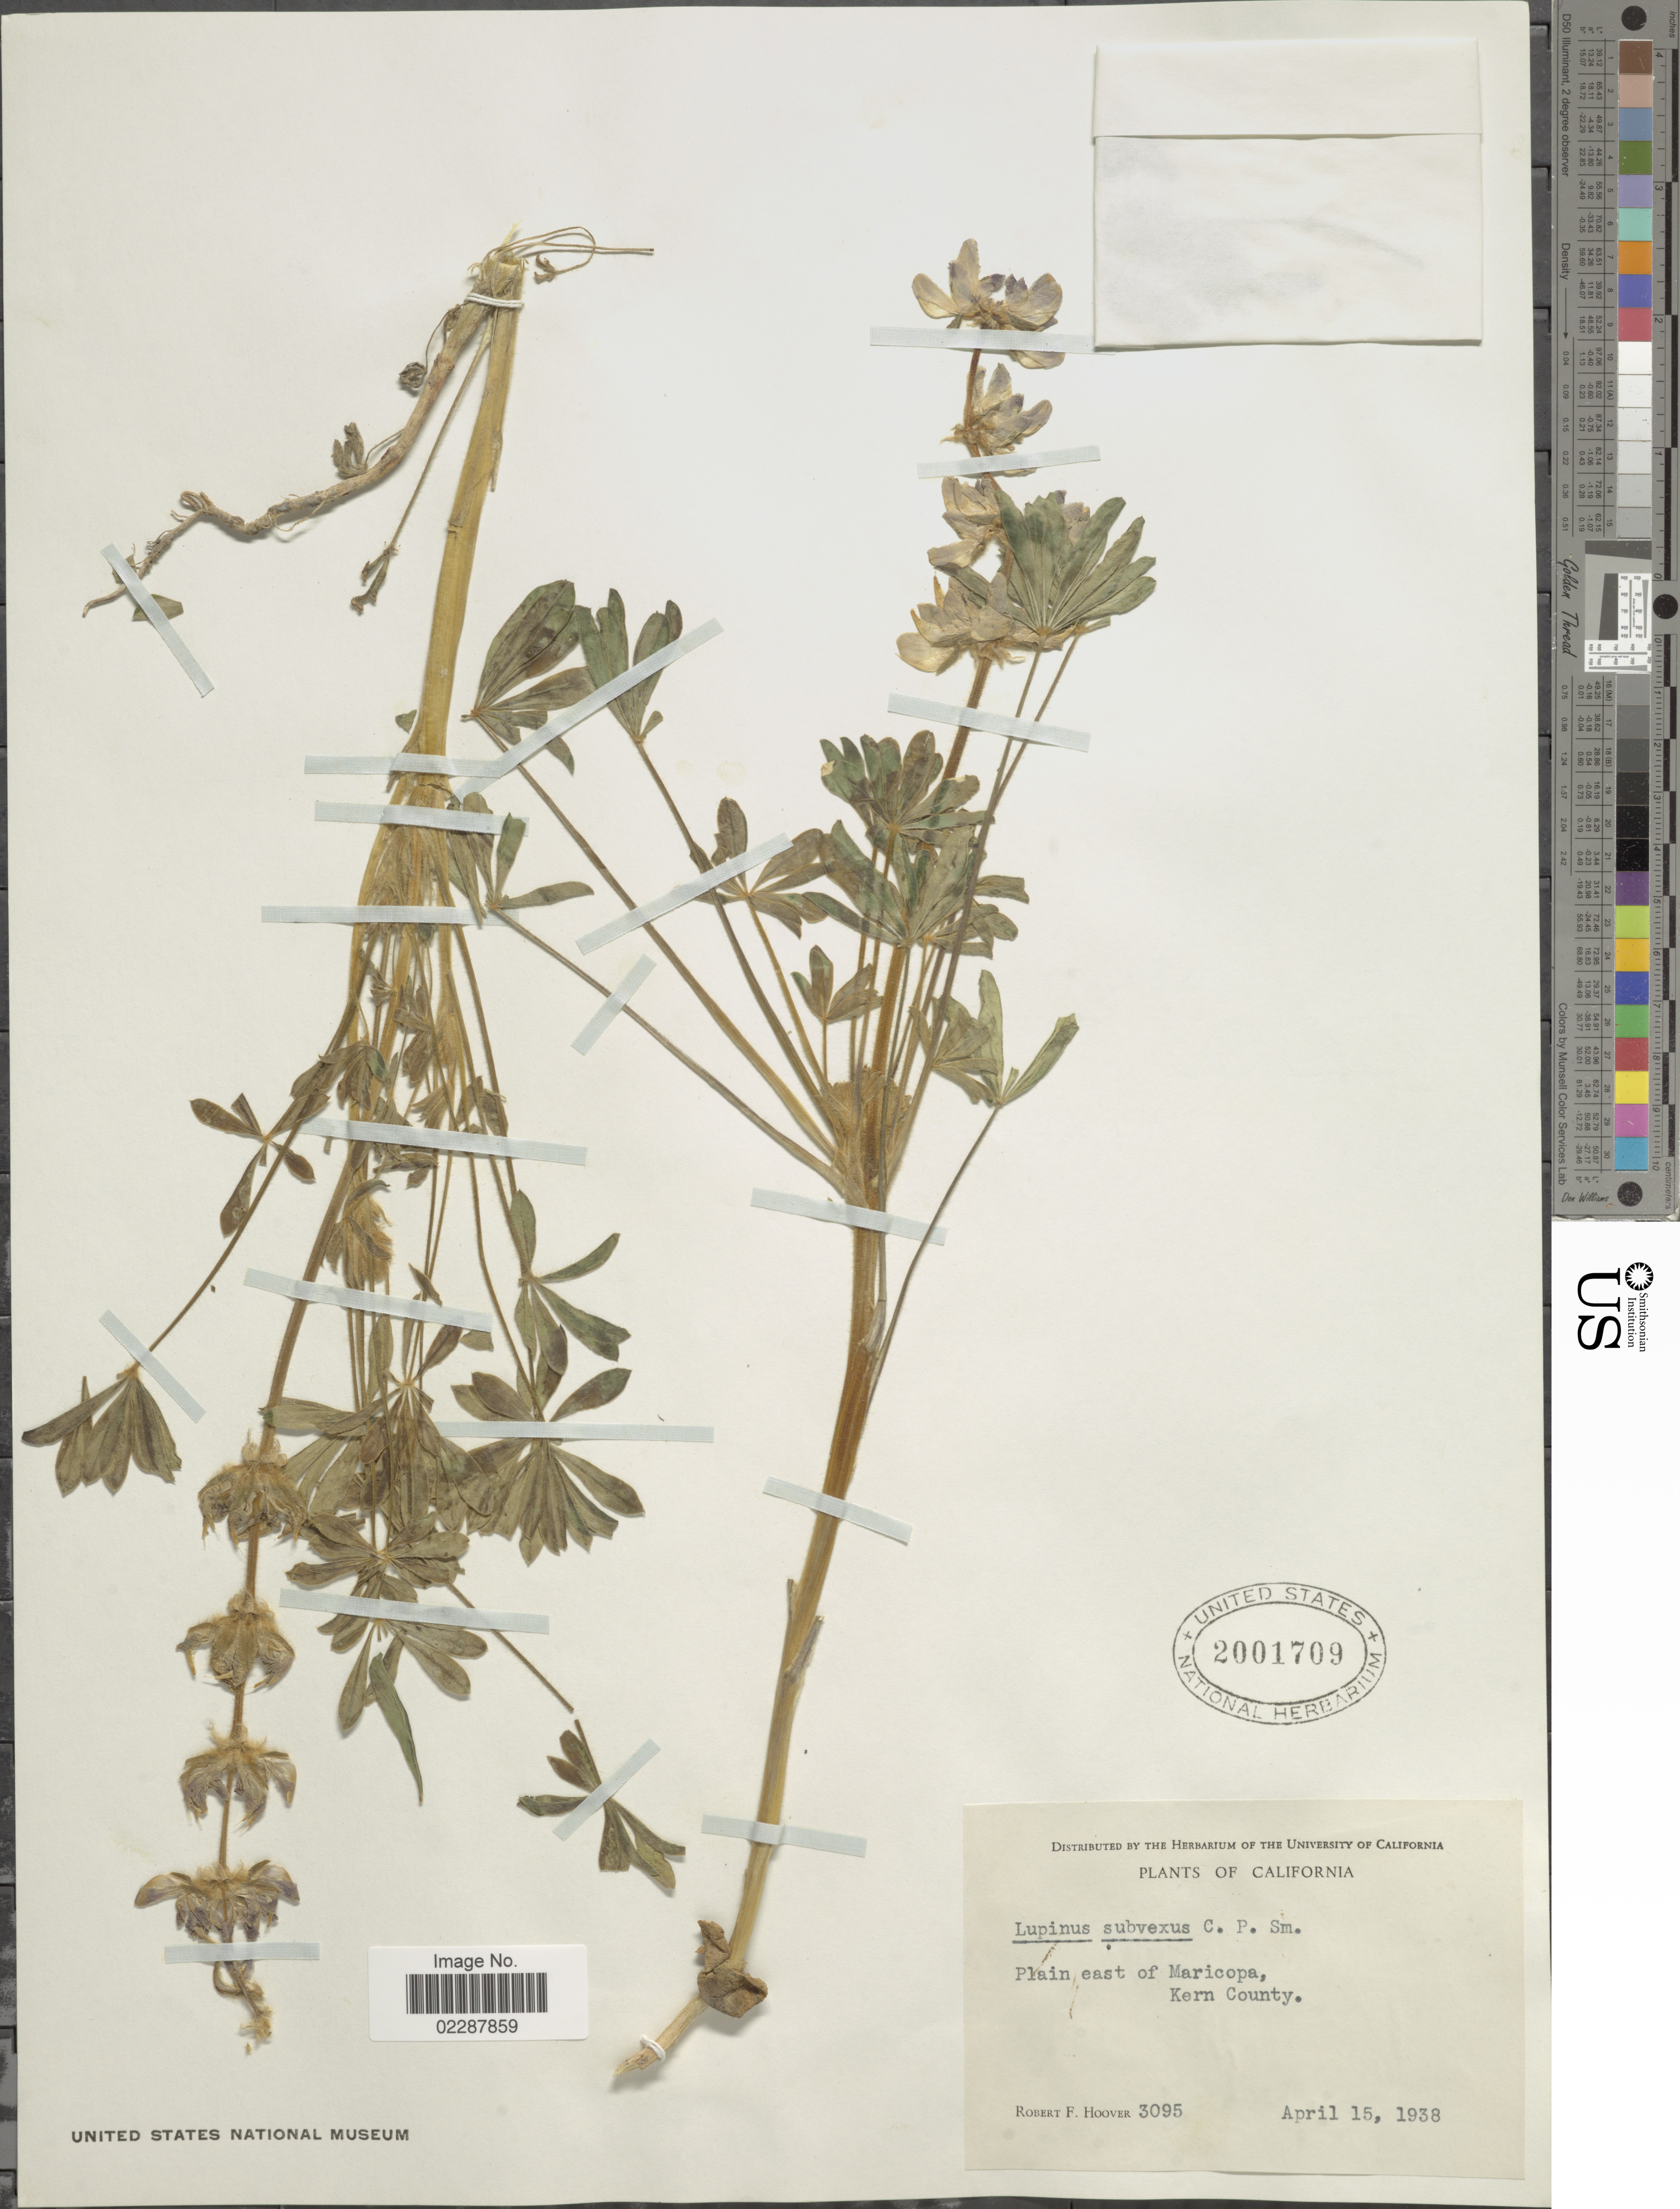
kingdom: Plantae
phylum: Tracheophyta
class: Magnoliopsida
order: Fabales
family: Fabaceae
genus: Lupinus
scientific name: Lupinus subvexus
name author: C.P. Sm.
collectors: R. F. Hoover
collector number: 3095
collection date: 1938-04-15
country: United States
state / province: California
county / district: Kern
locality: Plain east of Maricopa, Kern county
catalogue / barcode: US 2001709